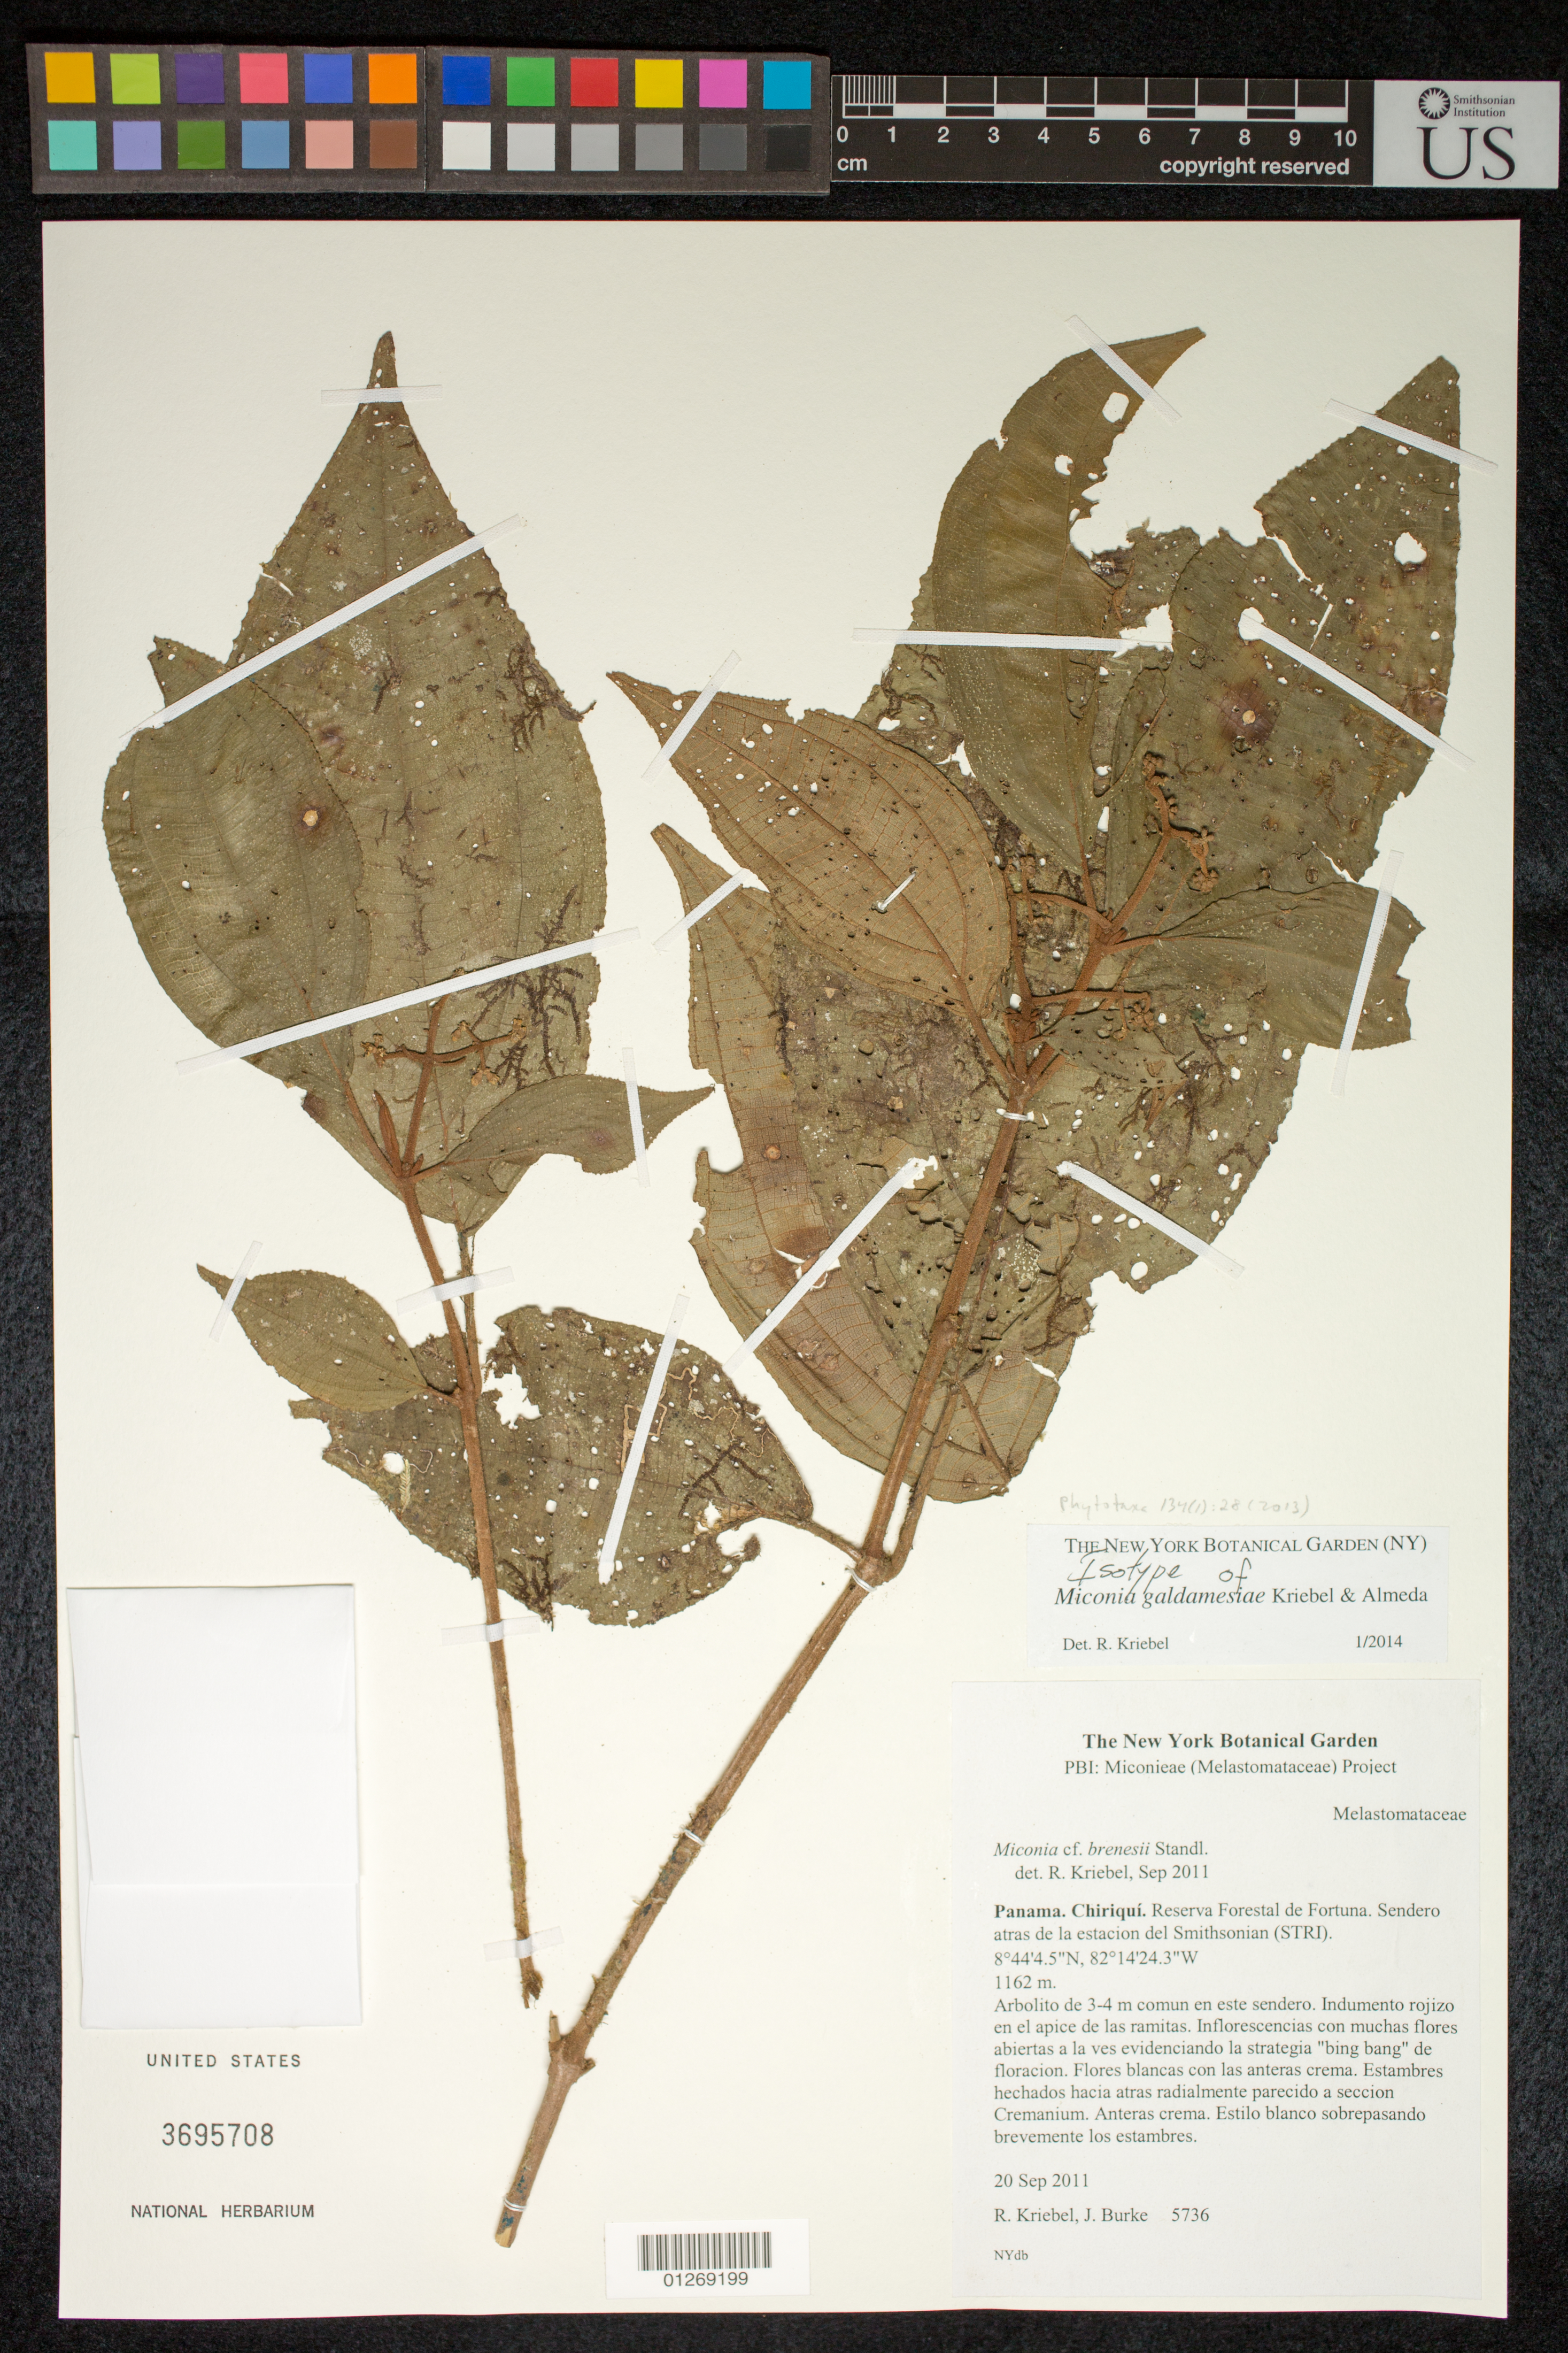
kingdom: Plantae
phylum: Tracheophyta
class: Magnoliopsida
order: Myrtales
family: Melastomataceae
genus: Miconia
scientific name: Miconia galdamesiae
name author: Kriebel & Almeda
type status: Isotype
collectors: R. Kriebel & J. Burke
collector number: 5736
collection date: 2011-09-20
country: Panama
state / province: Chiriquí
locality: Chiriquí. Reserva Forestal de Fortuna. Sendero atras de la estacion del Smithsonian (STRI)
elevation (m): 1162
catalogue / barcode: US 3695708